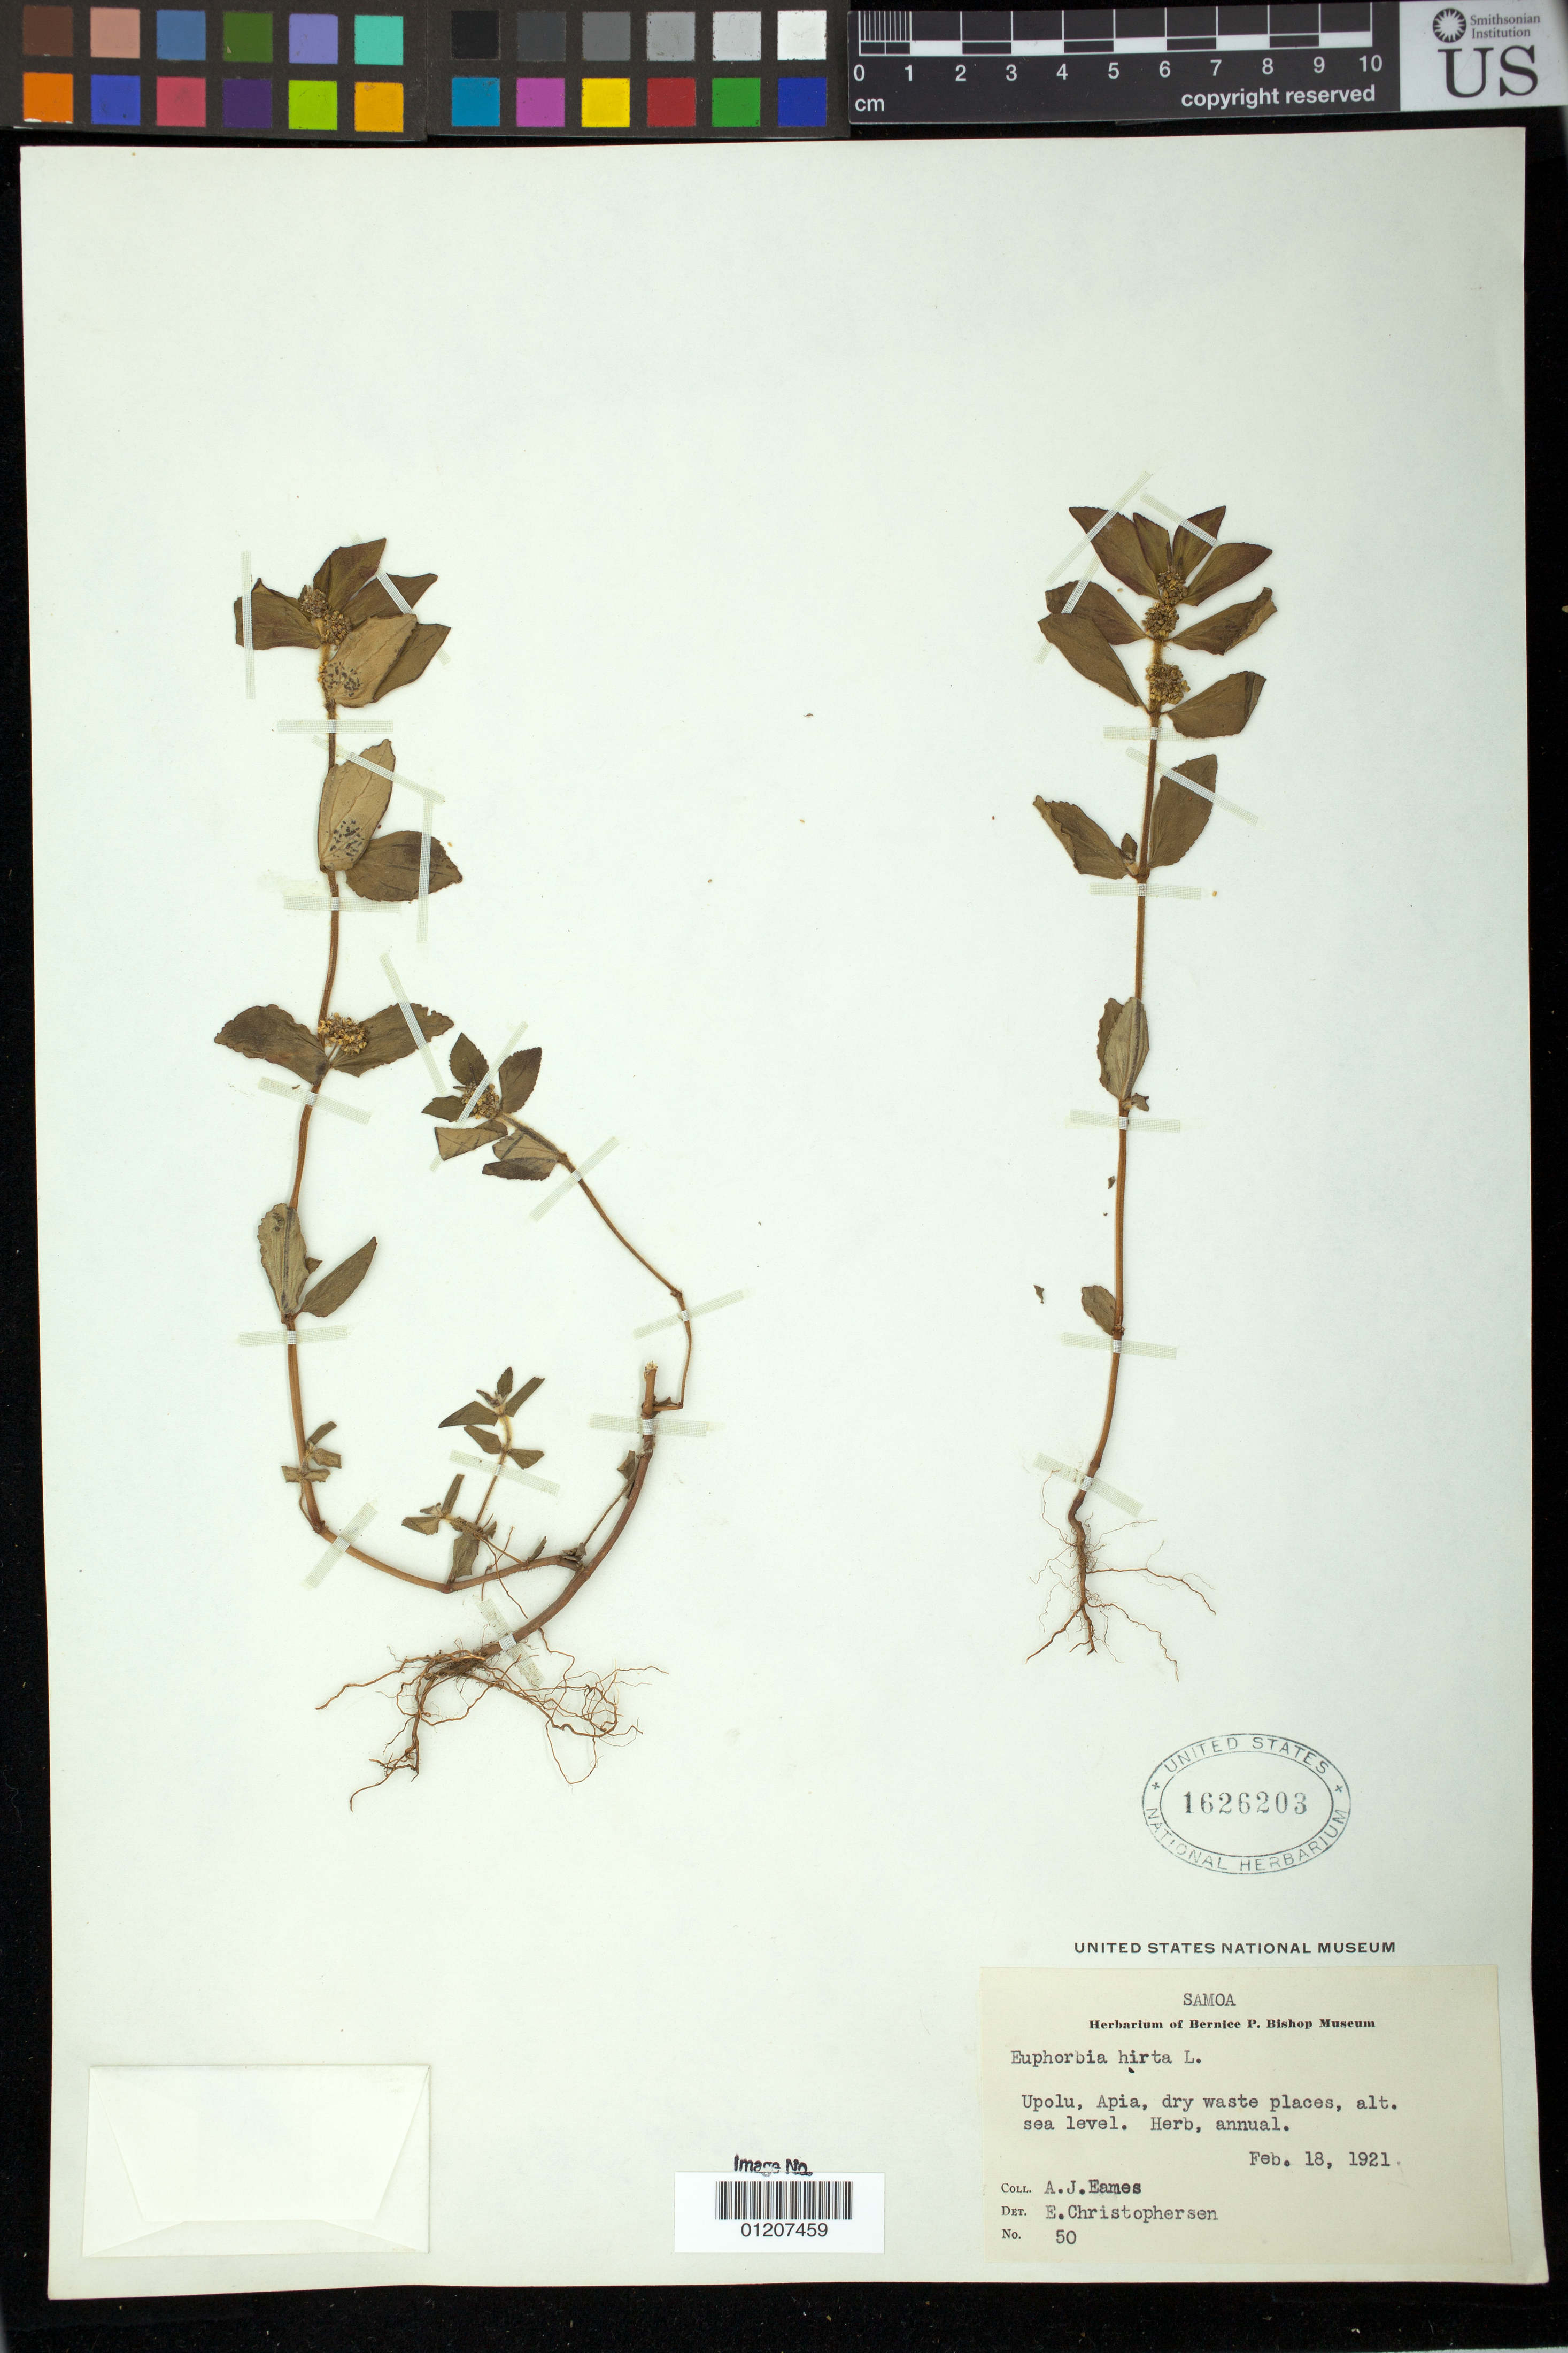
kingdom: Plantae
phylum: Tracheophyta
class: Magnoliopsida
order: Malpighiales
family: Euphorbiaceae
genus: Euphorbia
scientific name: Euphorbia hirta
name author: L.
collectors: A. J. Eames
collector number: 50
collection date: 1921-02-19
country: Samoa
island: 'Upolu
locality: Apia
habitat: Dry waste places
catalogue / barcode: US 1626203